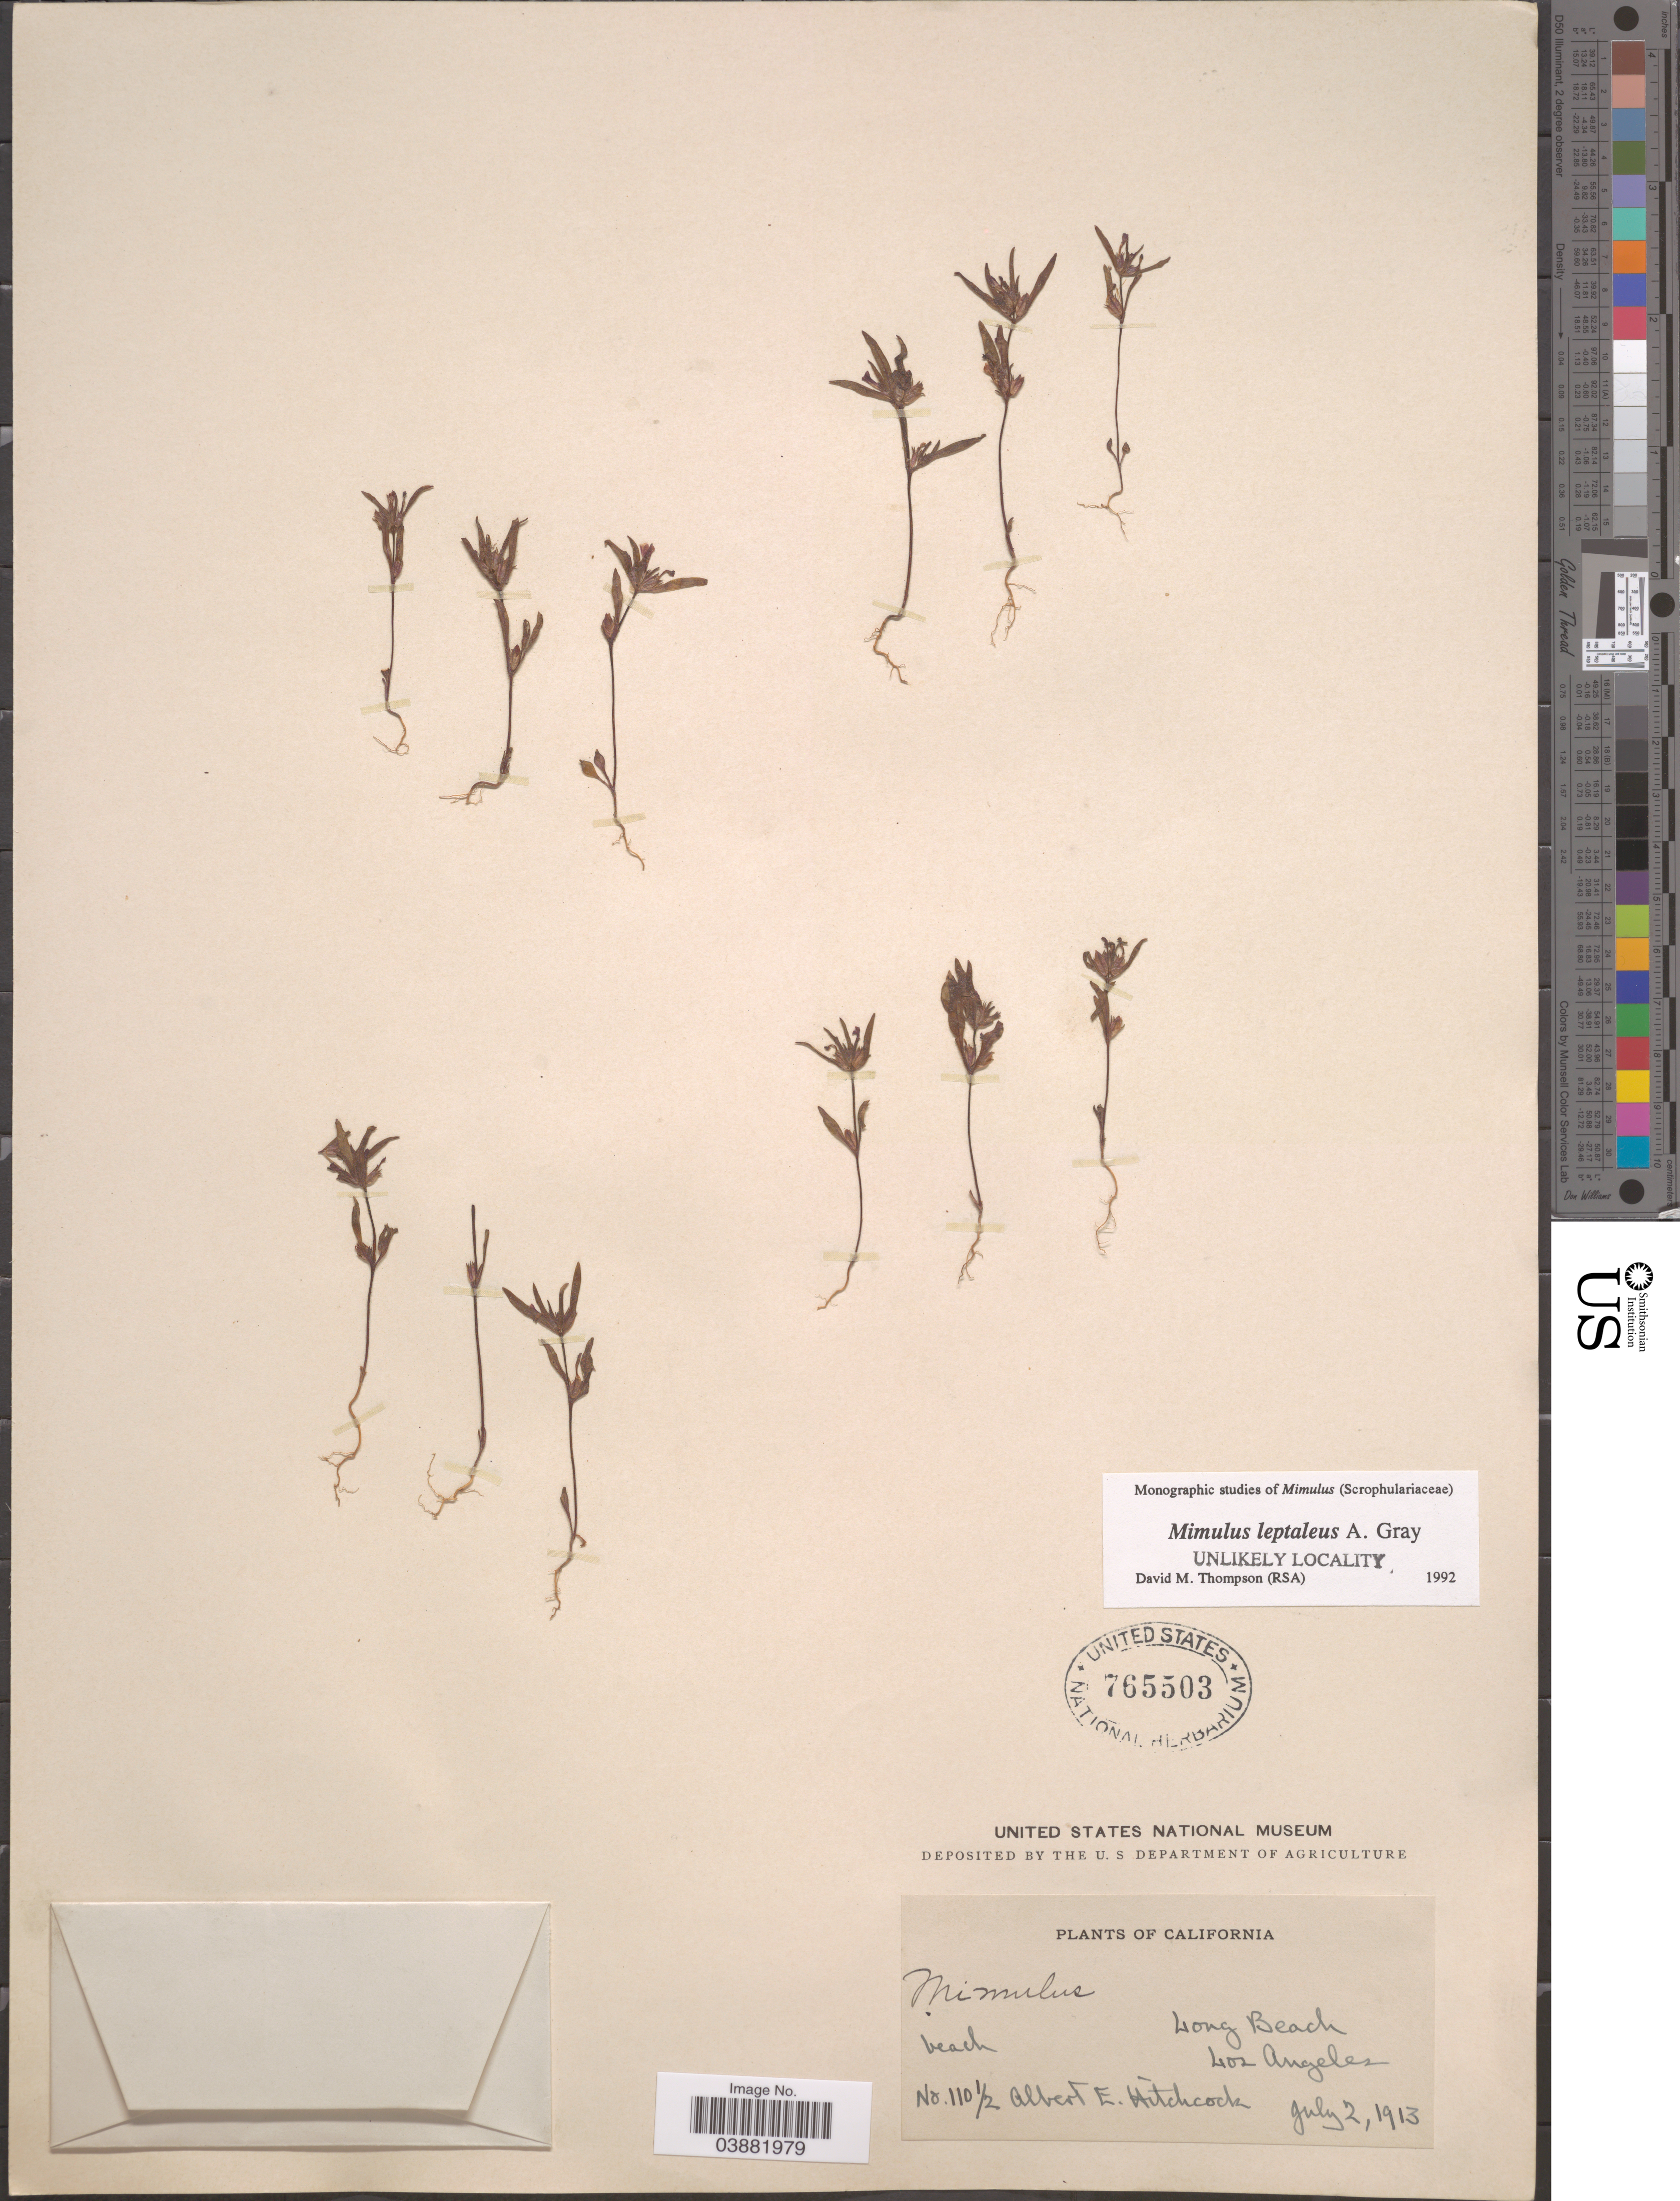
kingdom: Plantae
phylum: Tracheophyta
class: Magnoliopsida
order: Lamiales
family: Phrymaceae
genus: Mimulus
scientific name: Mimulus leptaleus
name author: A. Gray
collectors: A. Hitchcock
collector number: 110½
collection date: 1913-07-02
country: United States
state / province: California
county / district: Los Angeles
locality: Long Beach. Los Angeles.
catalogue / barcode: US 765503